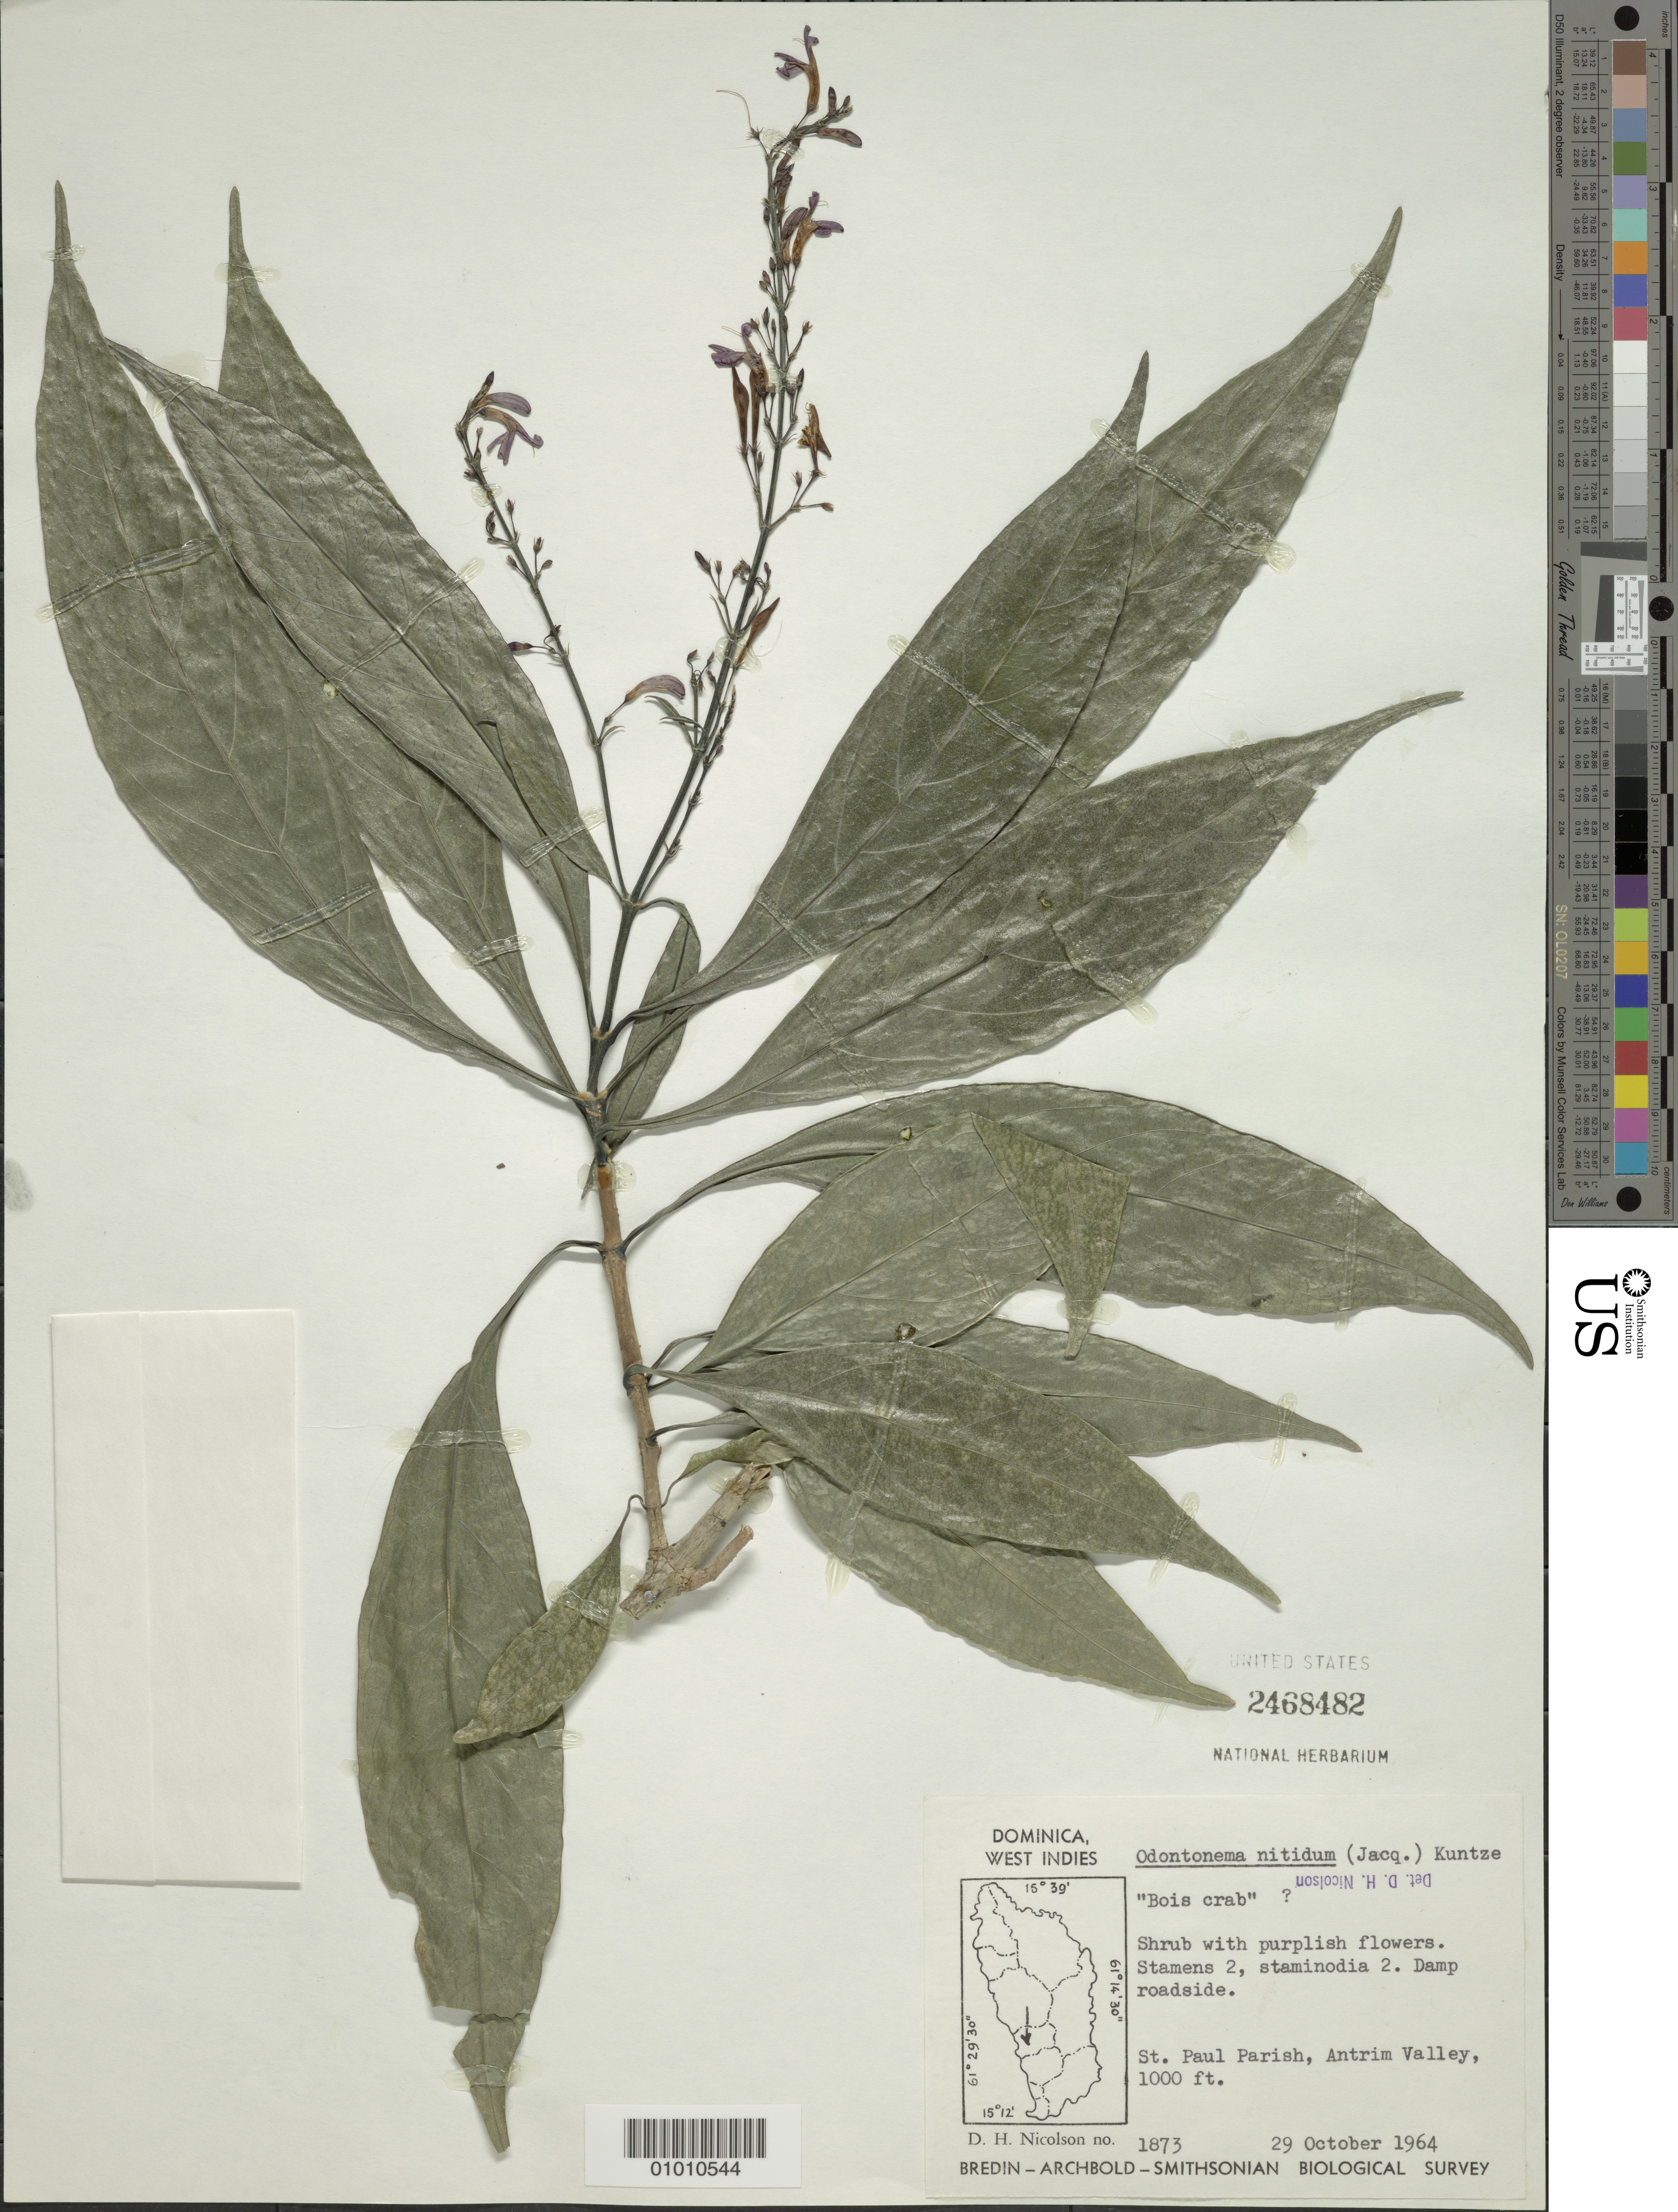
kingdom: Plantae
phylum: Tracheophyta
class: Magnoliopsida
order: Lamiales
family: Acanthaceae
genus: Odontonema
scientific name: Odontonema nitidum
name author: (Jacq.) Kuntze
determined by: Nicolson, Dan H.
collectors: D. H. Nicolson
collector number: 1873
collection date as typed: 29 Oct 1964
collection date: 1964-10-29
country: Dominica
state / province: St. Paul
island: Dominica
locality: Antrim Valley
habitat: Damp roadside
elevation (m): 305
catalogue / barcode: US 2468482